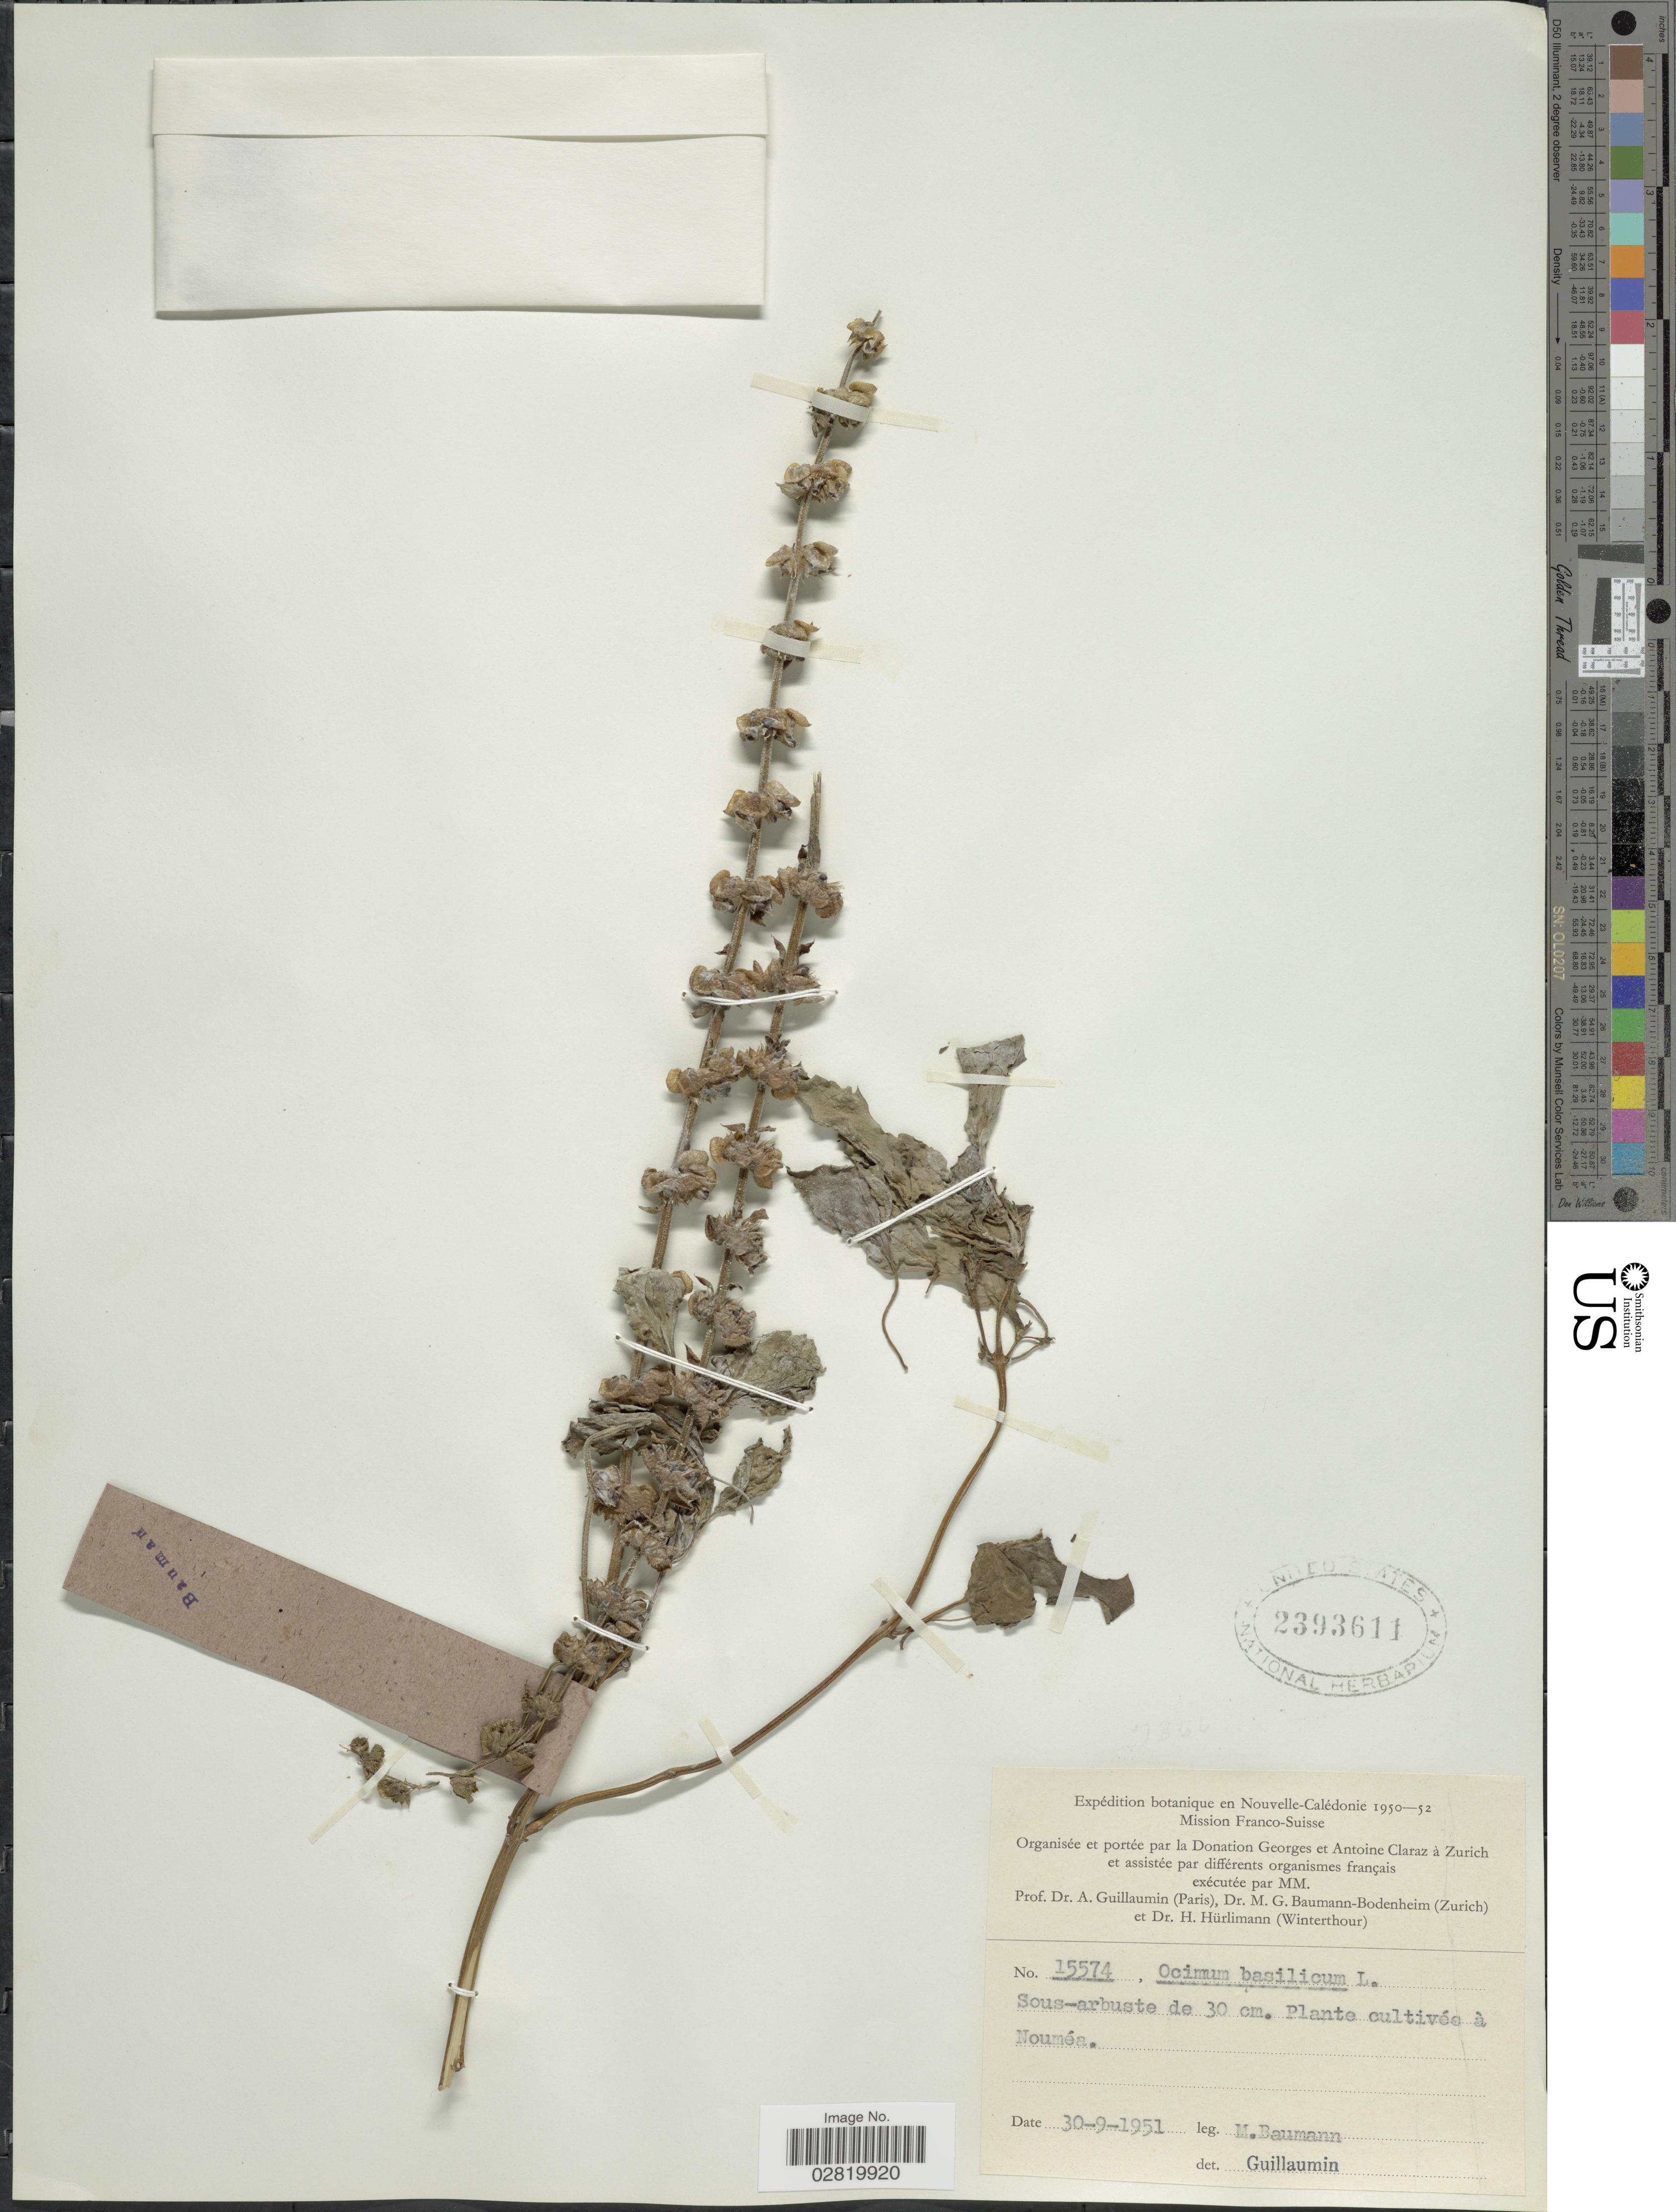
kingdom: Plantae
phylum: Tracheophyta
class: Magnoliopsida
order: Lamiales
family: Lamiaceae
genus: Ocimum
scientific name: Ocimum basilicum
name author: L.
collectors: M. Baumann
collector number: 15574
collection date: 1951-09-30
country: New Caledonia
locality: Nouvelle-Calédonie, cultivée à Nouméa.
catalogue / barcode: US 2393611